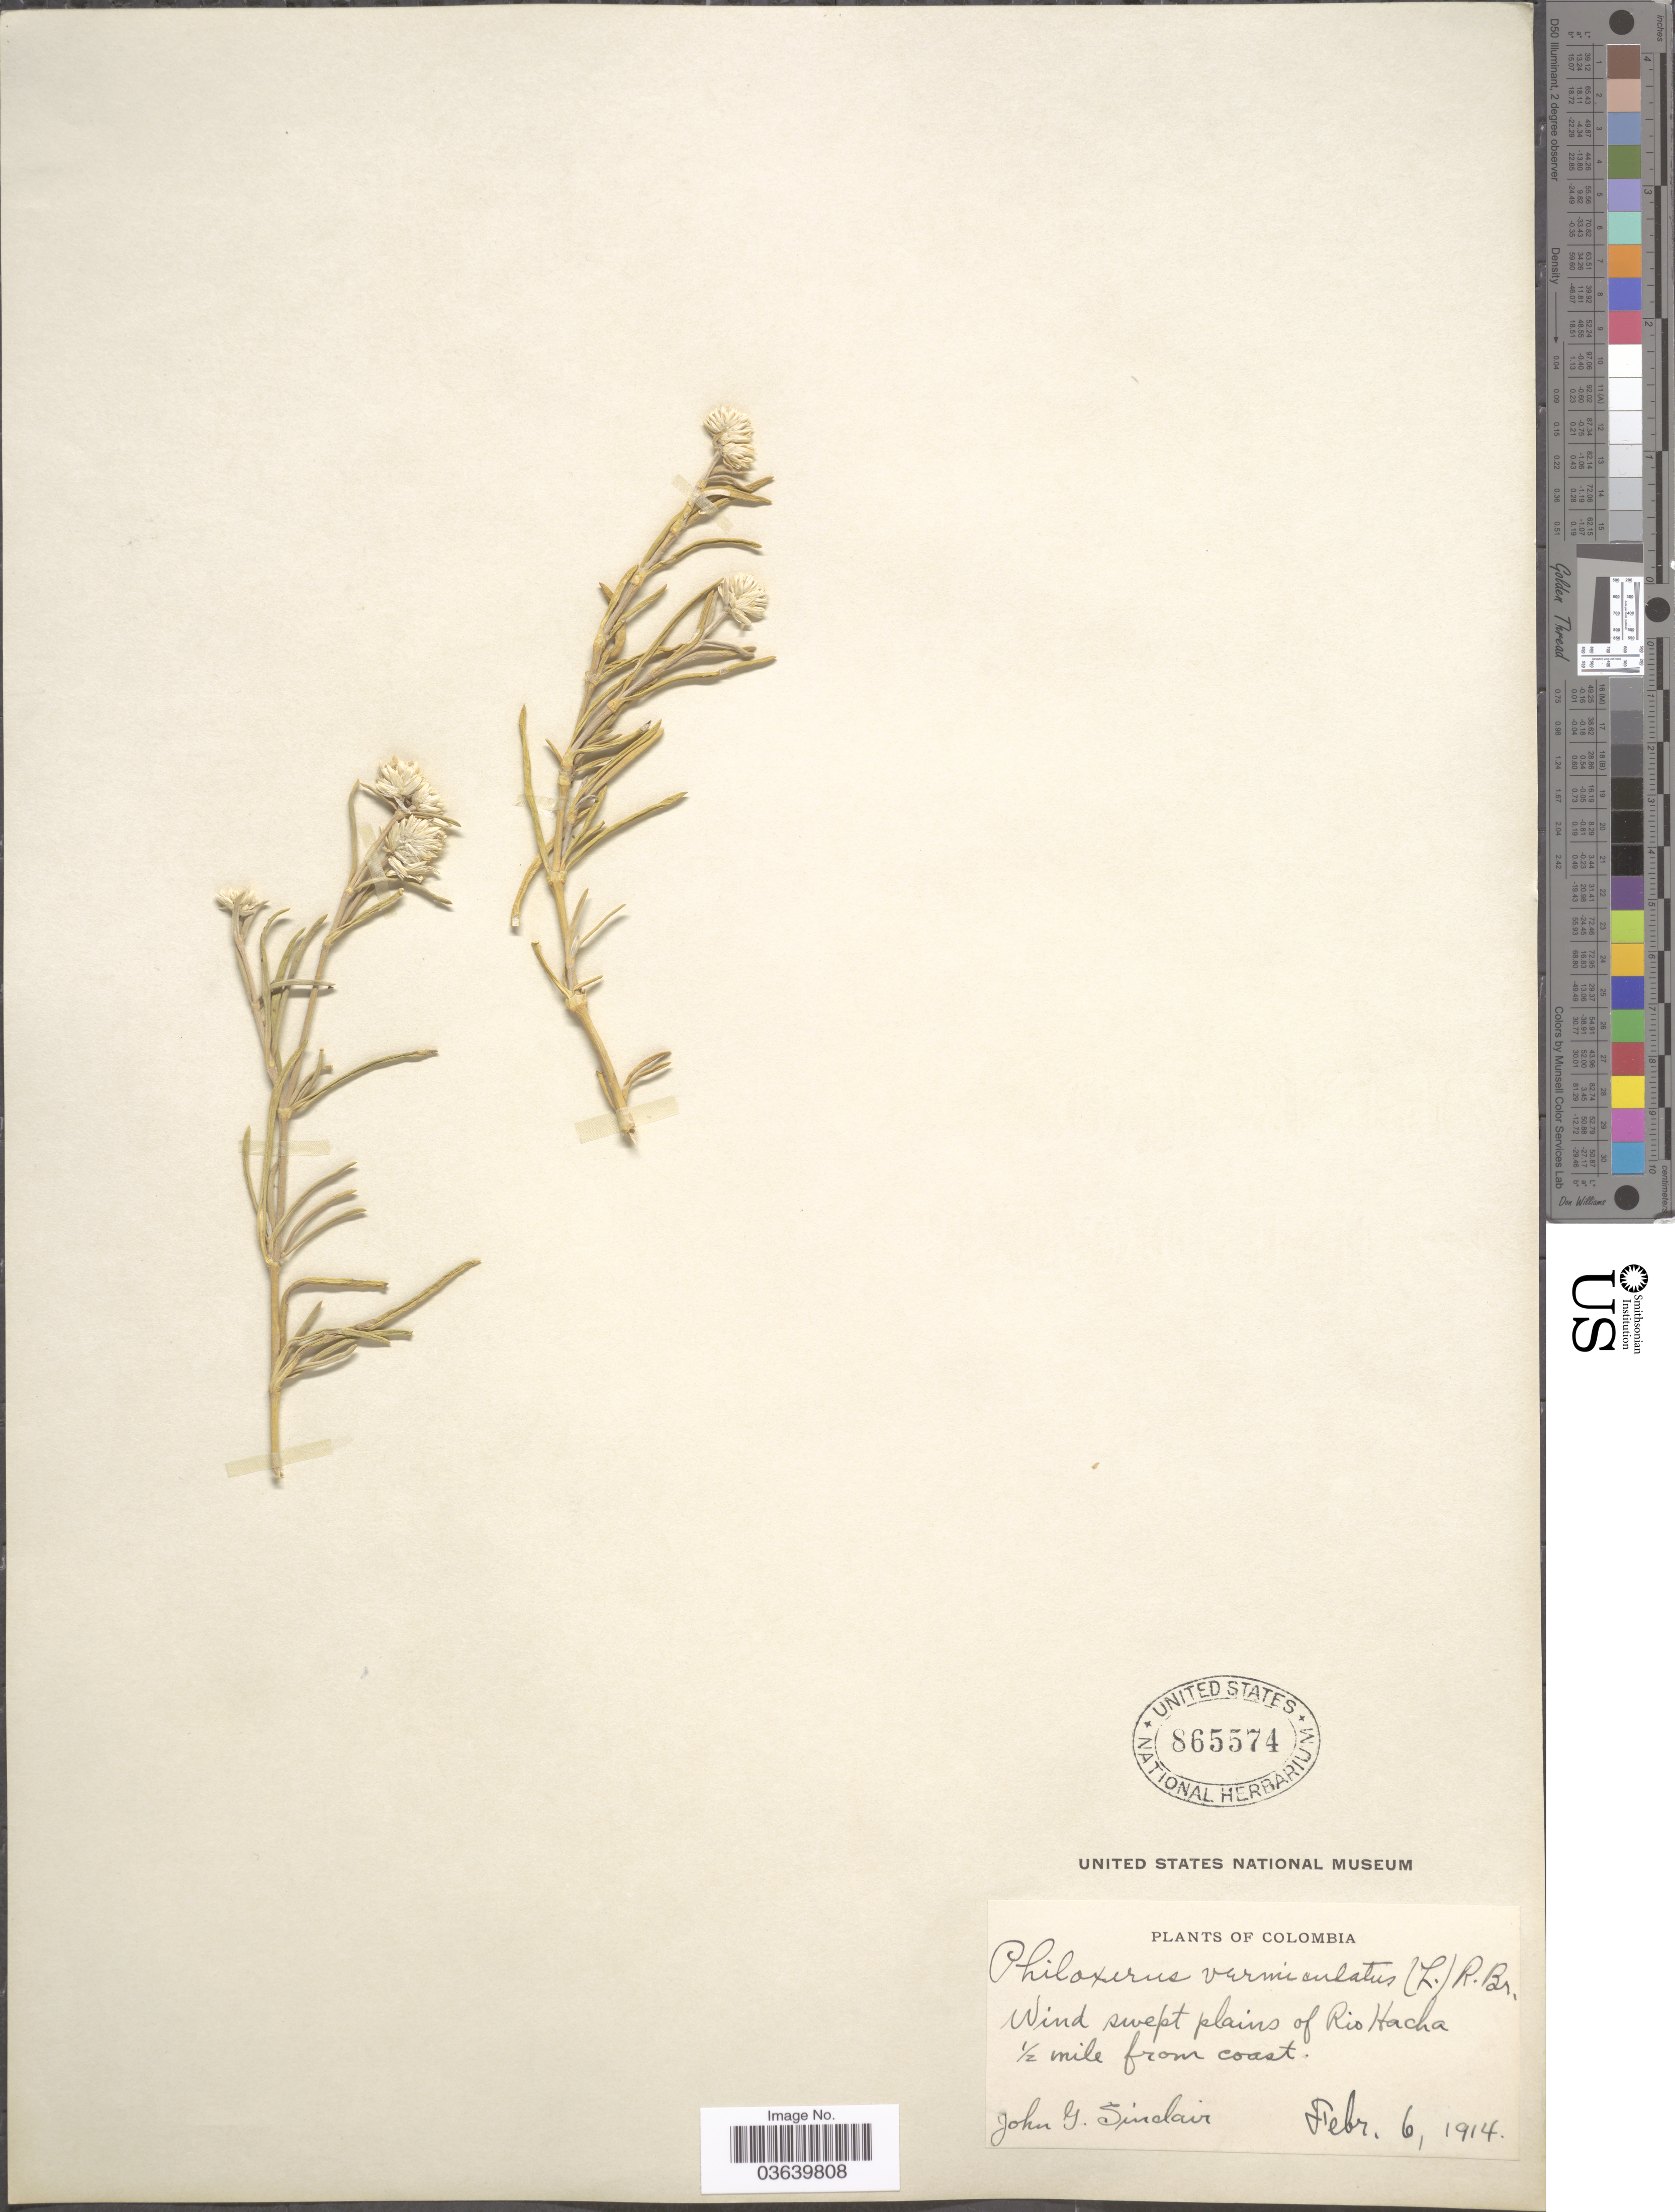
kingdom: Plantae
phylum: Tracheophyta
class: Magnoliopsida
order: Caryophyllales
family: Amaranthaceae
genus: Gomphrena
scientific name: Gomphrena vermicularis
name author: L.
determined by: Strong, Mark T., (BOT), Smithsonian Institution - National Museum of Natural History (UNITED STATES)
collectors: J. G. Sinclair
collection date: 1914-02-06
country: Colombia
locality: Wind swept plains of Rio Hacha ½ mile from coast.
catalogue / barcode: US 865574